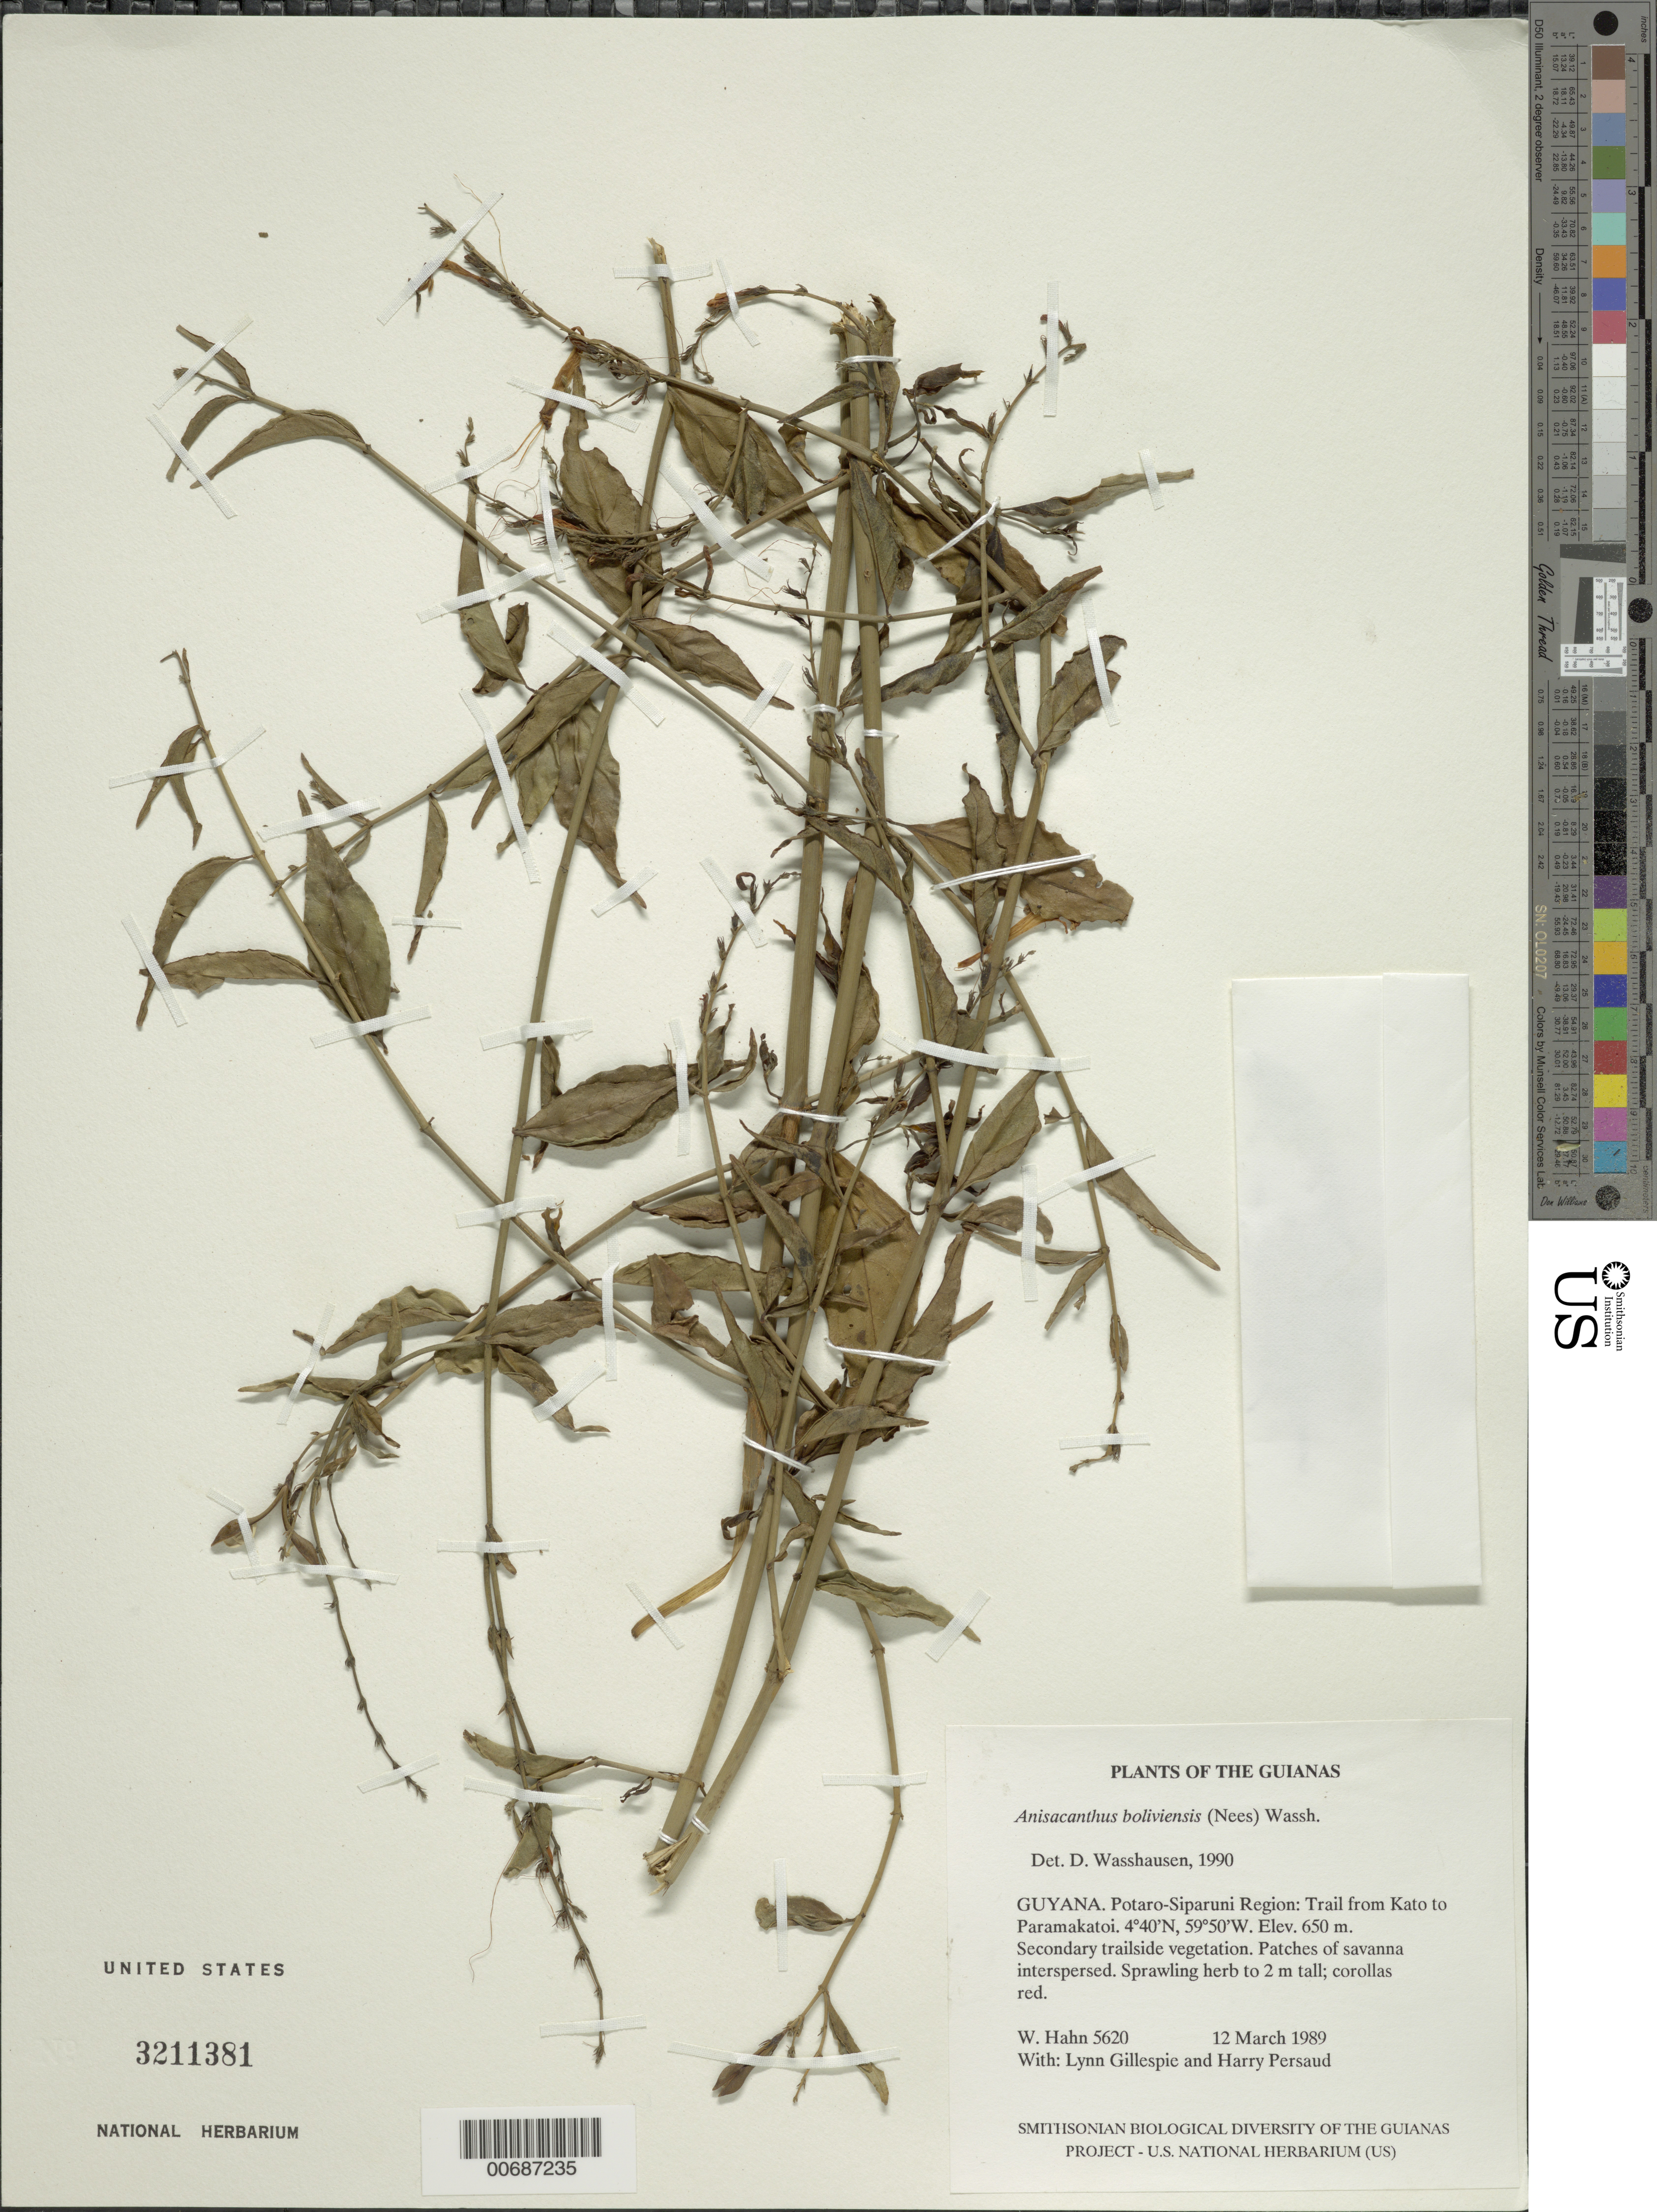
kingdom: Plantae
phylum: Tracheophyta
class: Magnoliopsida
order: Lamiales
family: Acanthaceae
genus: Anisacanthus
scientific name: Anisacanthus secundus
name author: Leonard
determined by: Wasshausen, Dieter C., (BOT), Smithsonian Institution - National Museum of Natural History (UNITED STATES)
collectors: W. Hahn, L. J. Gillespie & H. Persaud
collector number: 5620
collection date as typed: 12 March 1989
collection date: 1989-03-12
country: Guyana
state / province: Potaro-Siparuni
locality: Trail from Kato to Paramakatoi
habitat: Secondary trailside vegetation. Patches of savanna interspersed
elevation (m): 650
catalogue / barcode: US 3211381